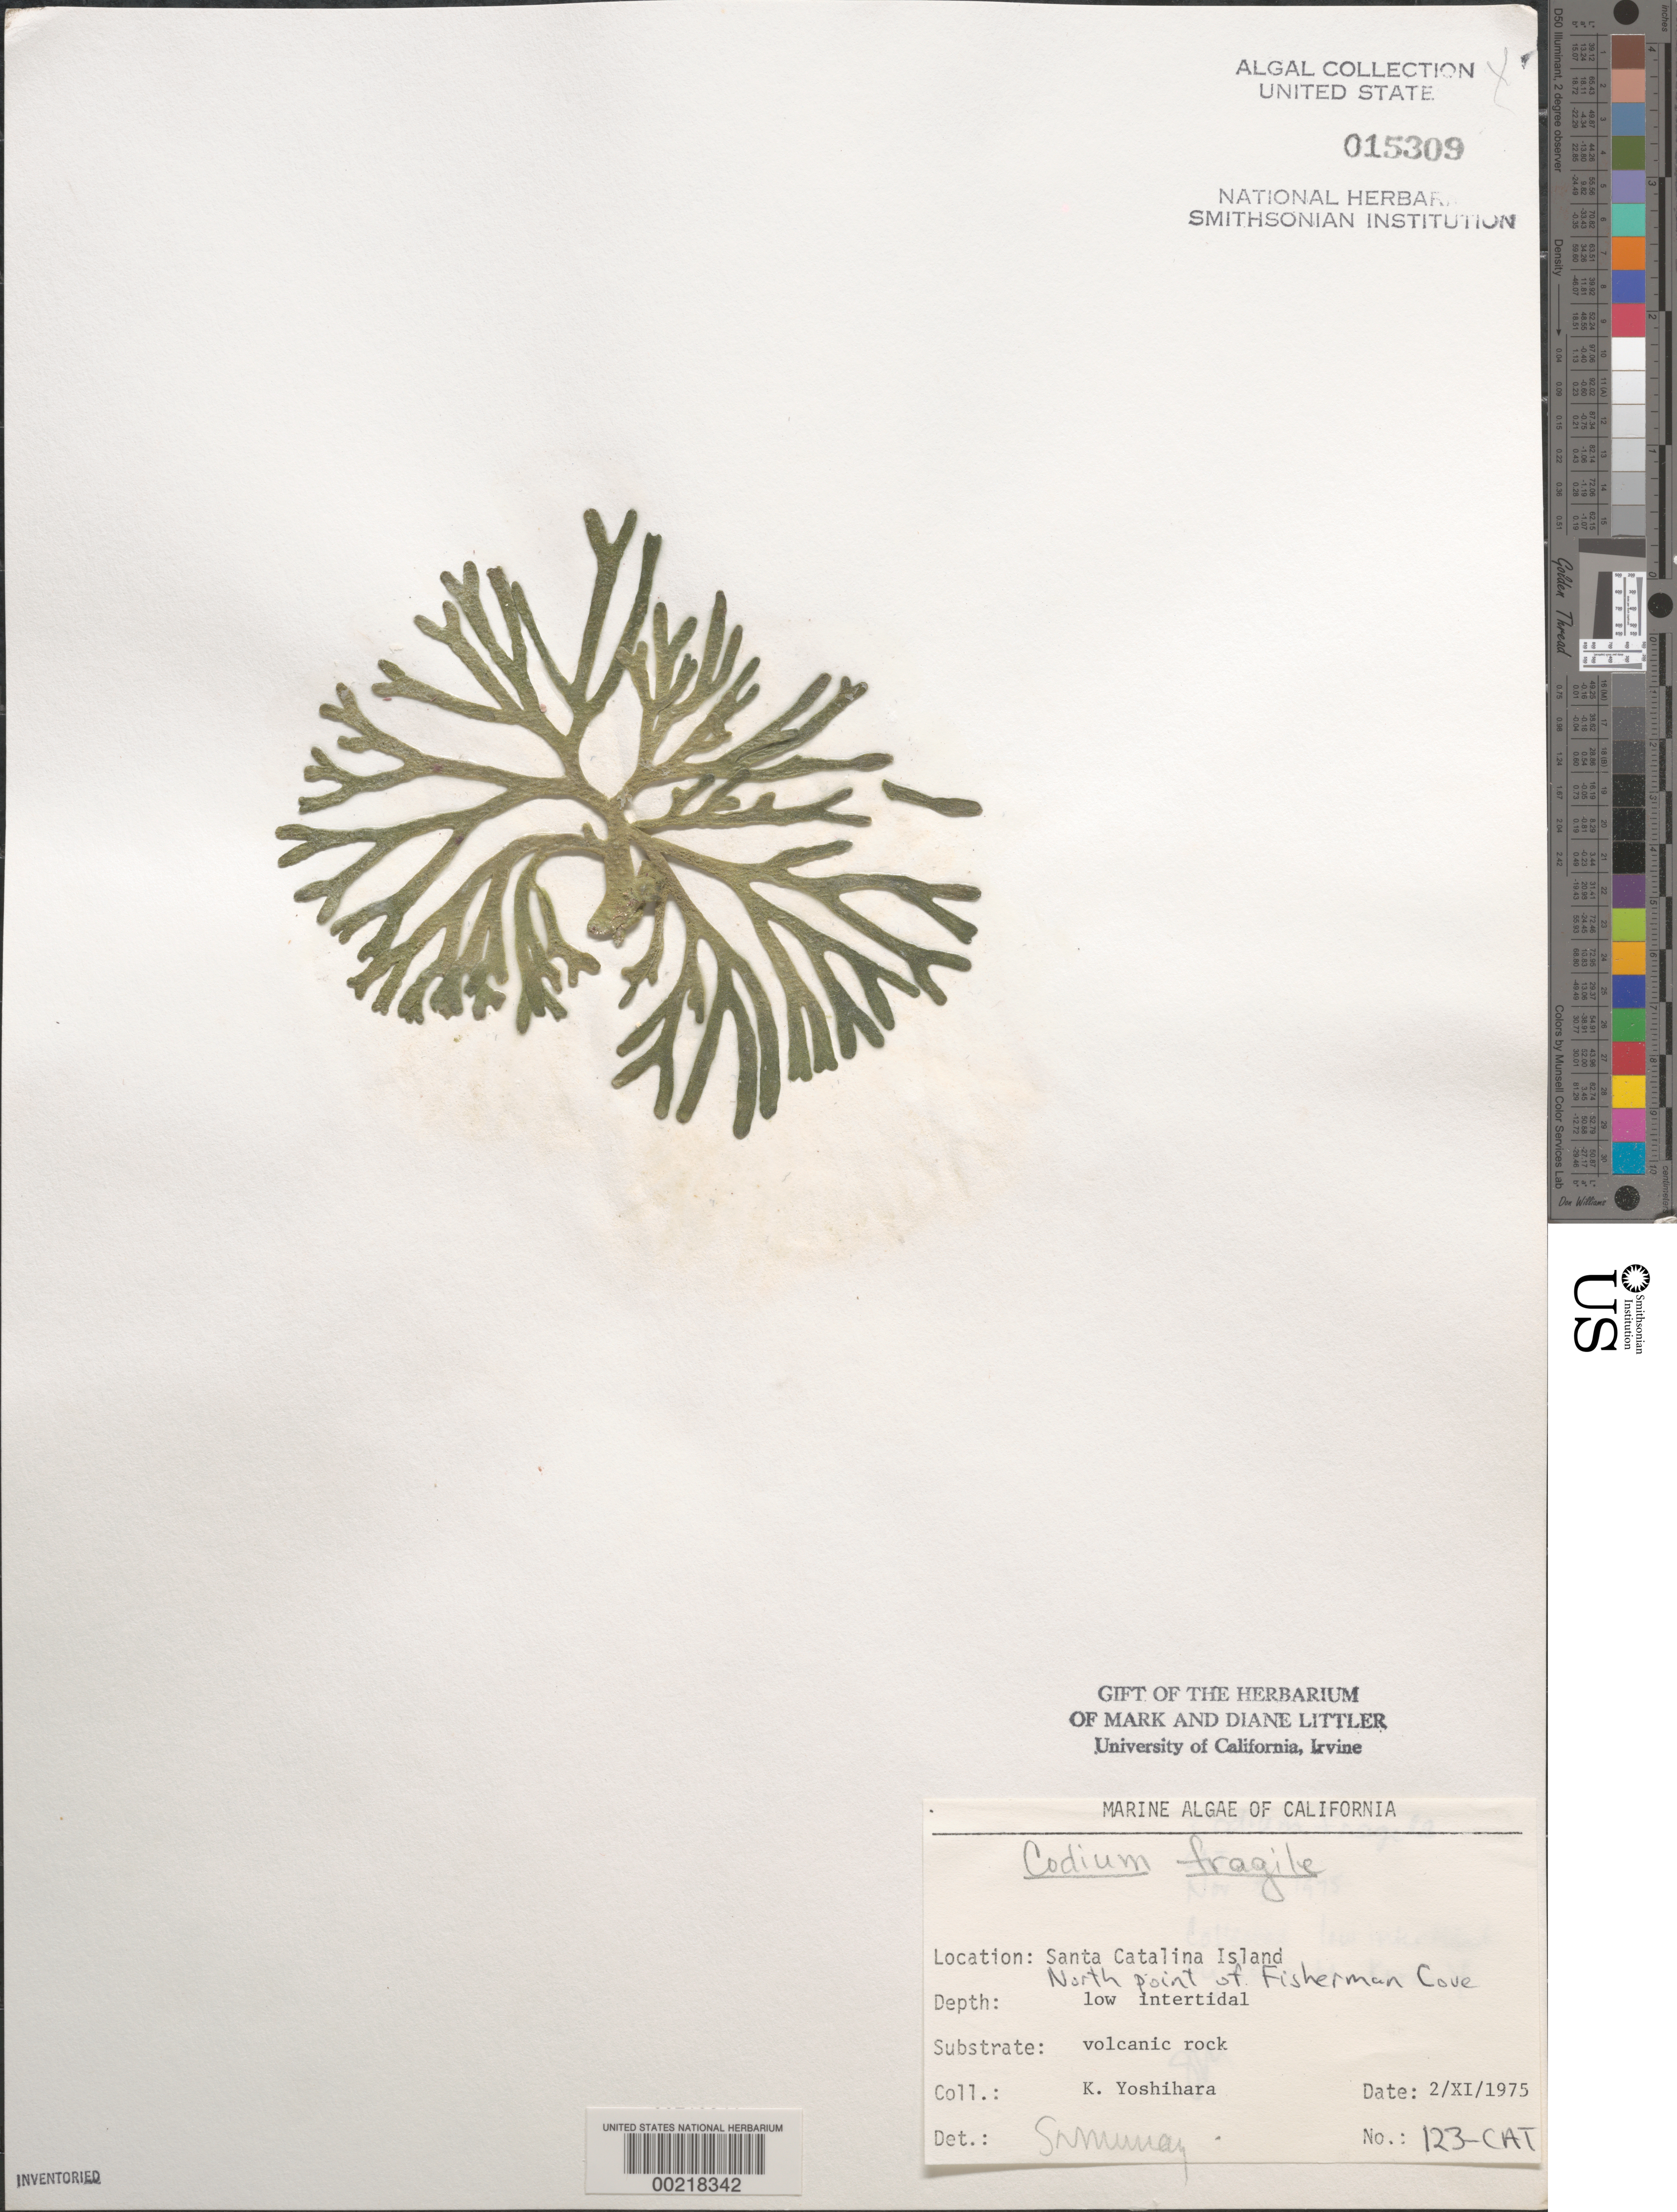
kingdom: Plantae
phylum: Chlorophyta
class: Ulvophyceae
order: Bryopsidales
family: Codiaceae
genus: Codium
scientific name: Codium fragile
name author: (Suringar) P. Hariot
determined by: Murray, S. N.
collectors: K. Yoshihara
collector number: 123-cat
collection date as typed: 02 Nov 1975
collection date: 1975-11-02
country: United States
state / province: California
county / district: Los Angeles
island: Santa Catalina Island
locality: Fisherman Cove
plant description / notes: BLM-SOCALBIGHT Rocky Intertidal Survey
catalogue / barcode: US 15309